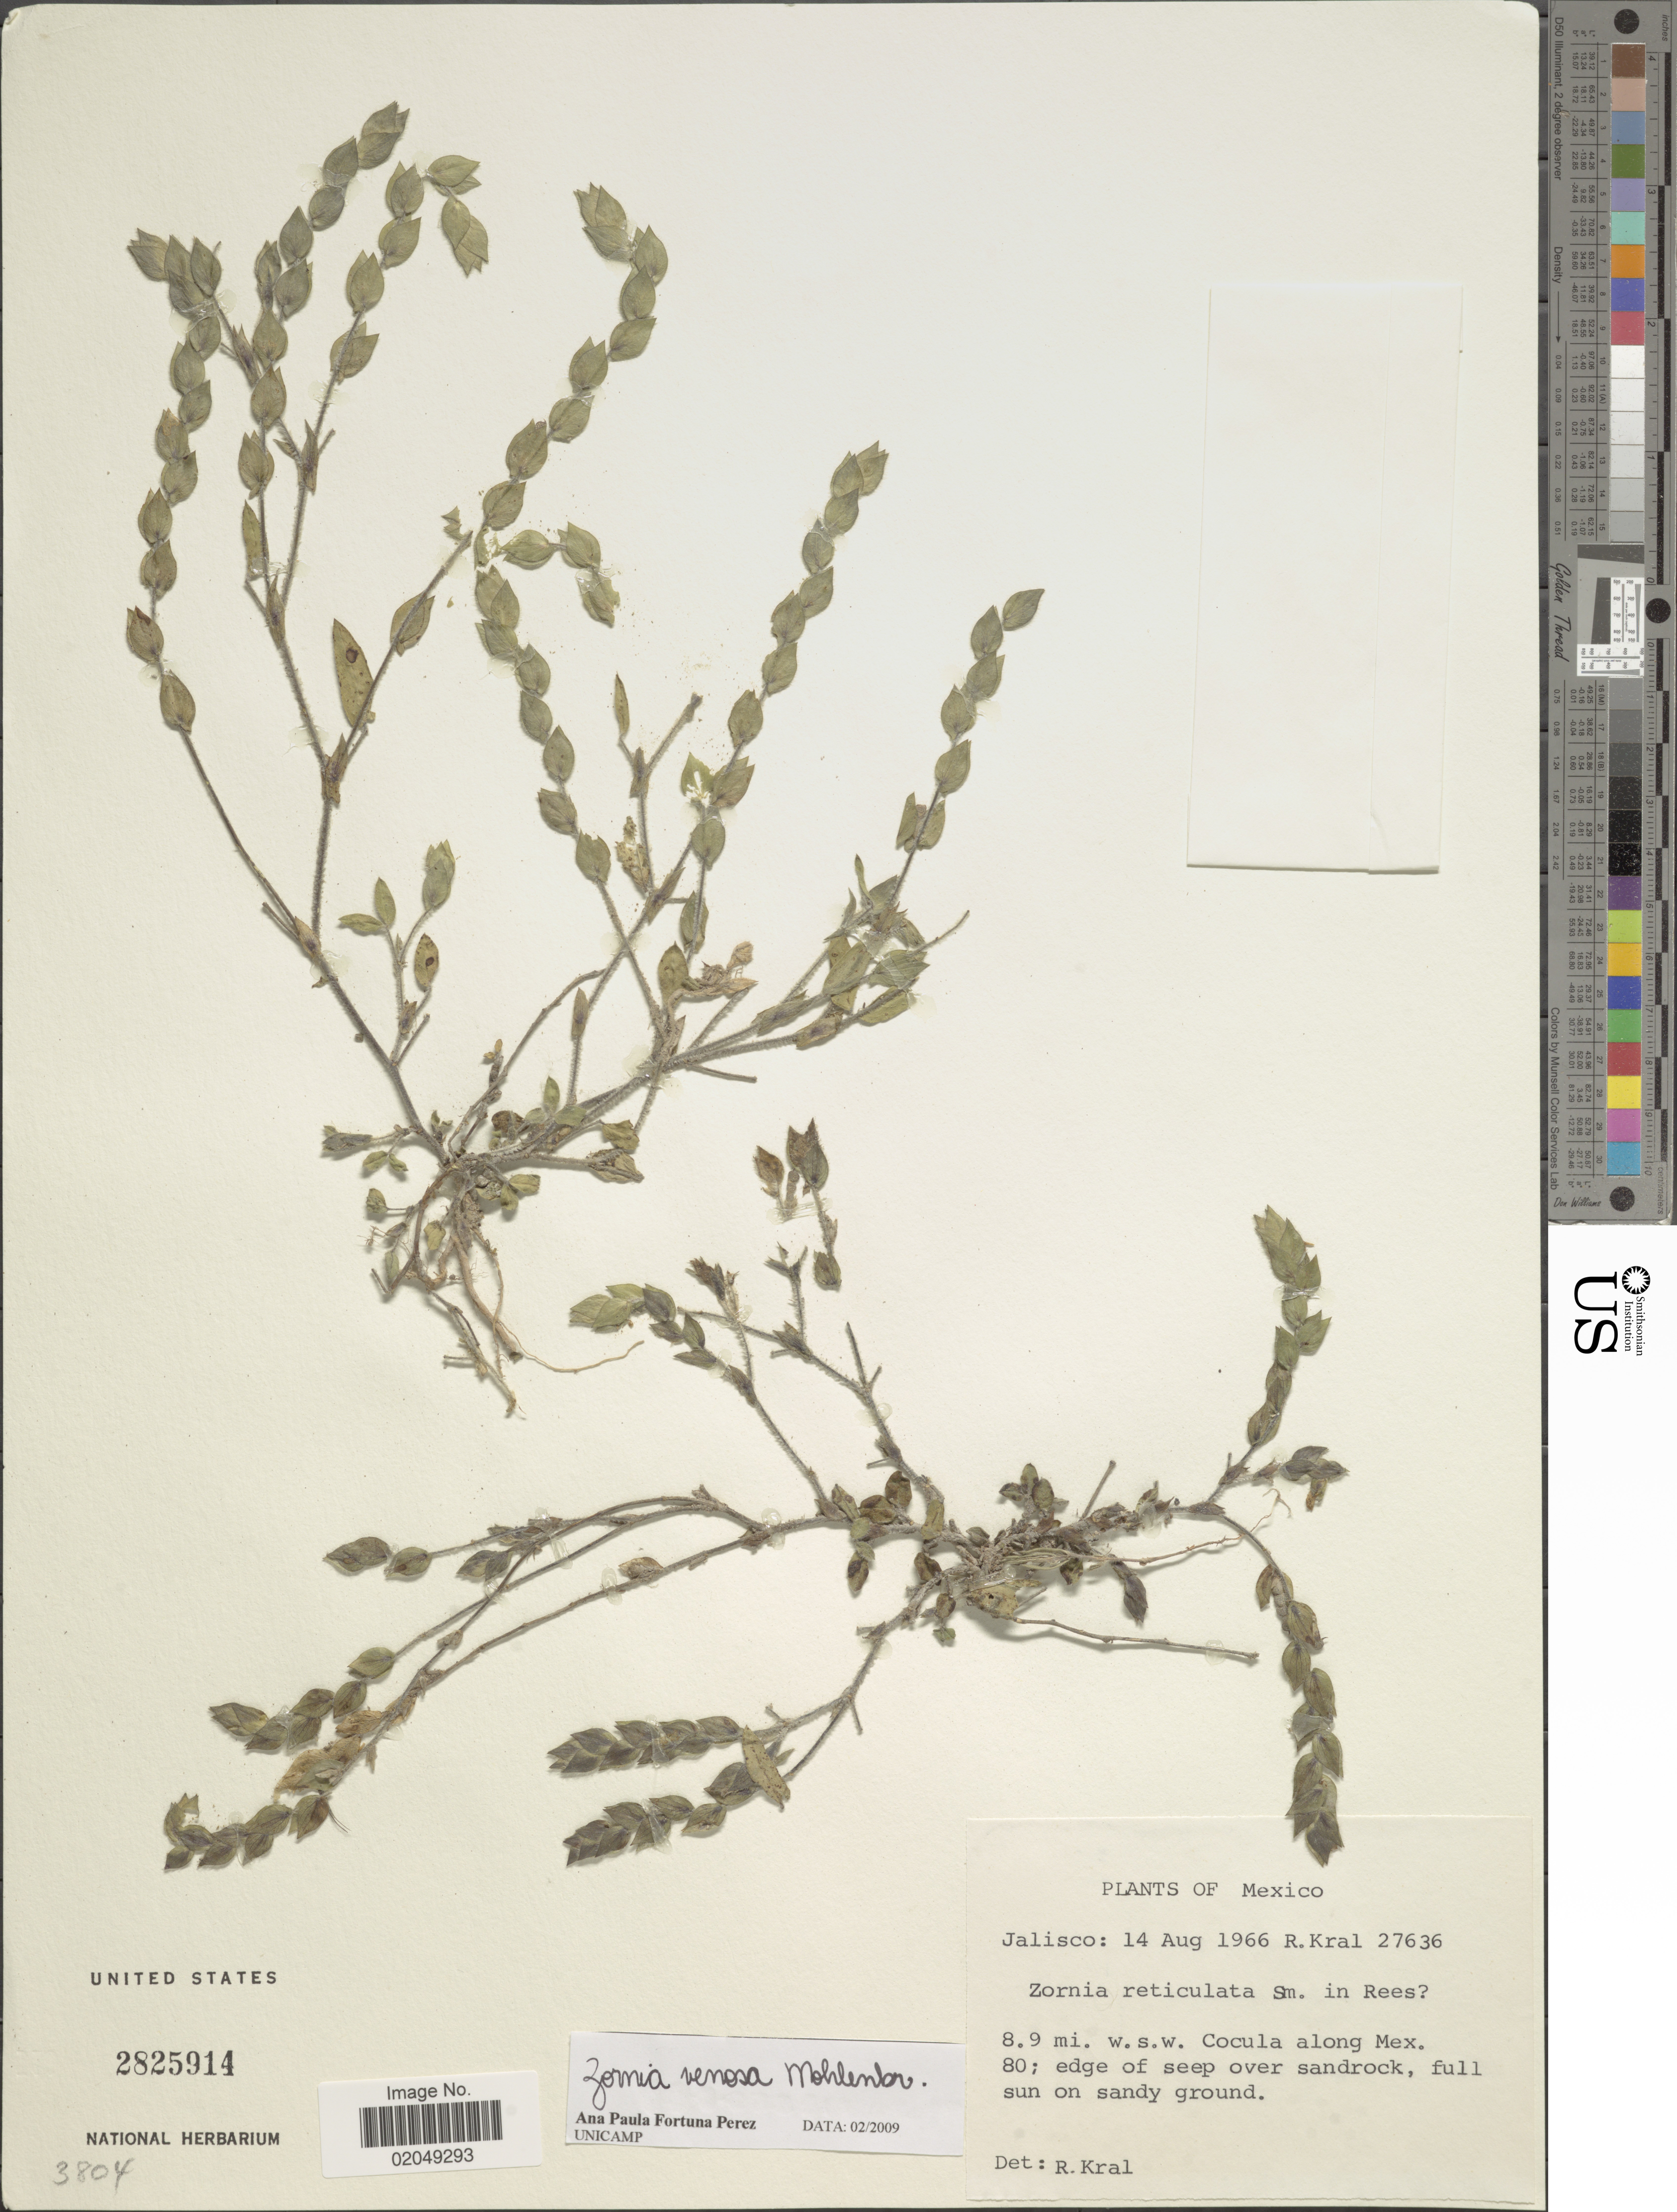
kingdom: Plantae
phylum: Tracheophyta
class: Magnoliopsida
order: Fabales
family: Fabaceae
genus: Zornia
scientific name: Zornia venosa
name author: Mohlenbr.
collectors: R. Kral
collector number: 27636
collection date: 1966-08-14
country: Mexico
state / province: Jalisco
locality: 8.9 mi. w.s.w. Cocula along Mex. 80; edge of seep over sandrock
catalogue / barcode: US 2825914